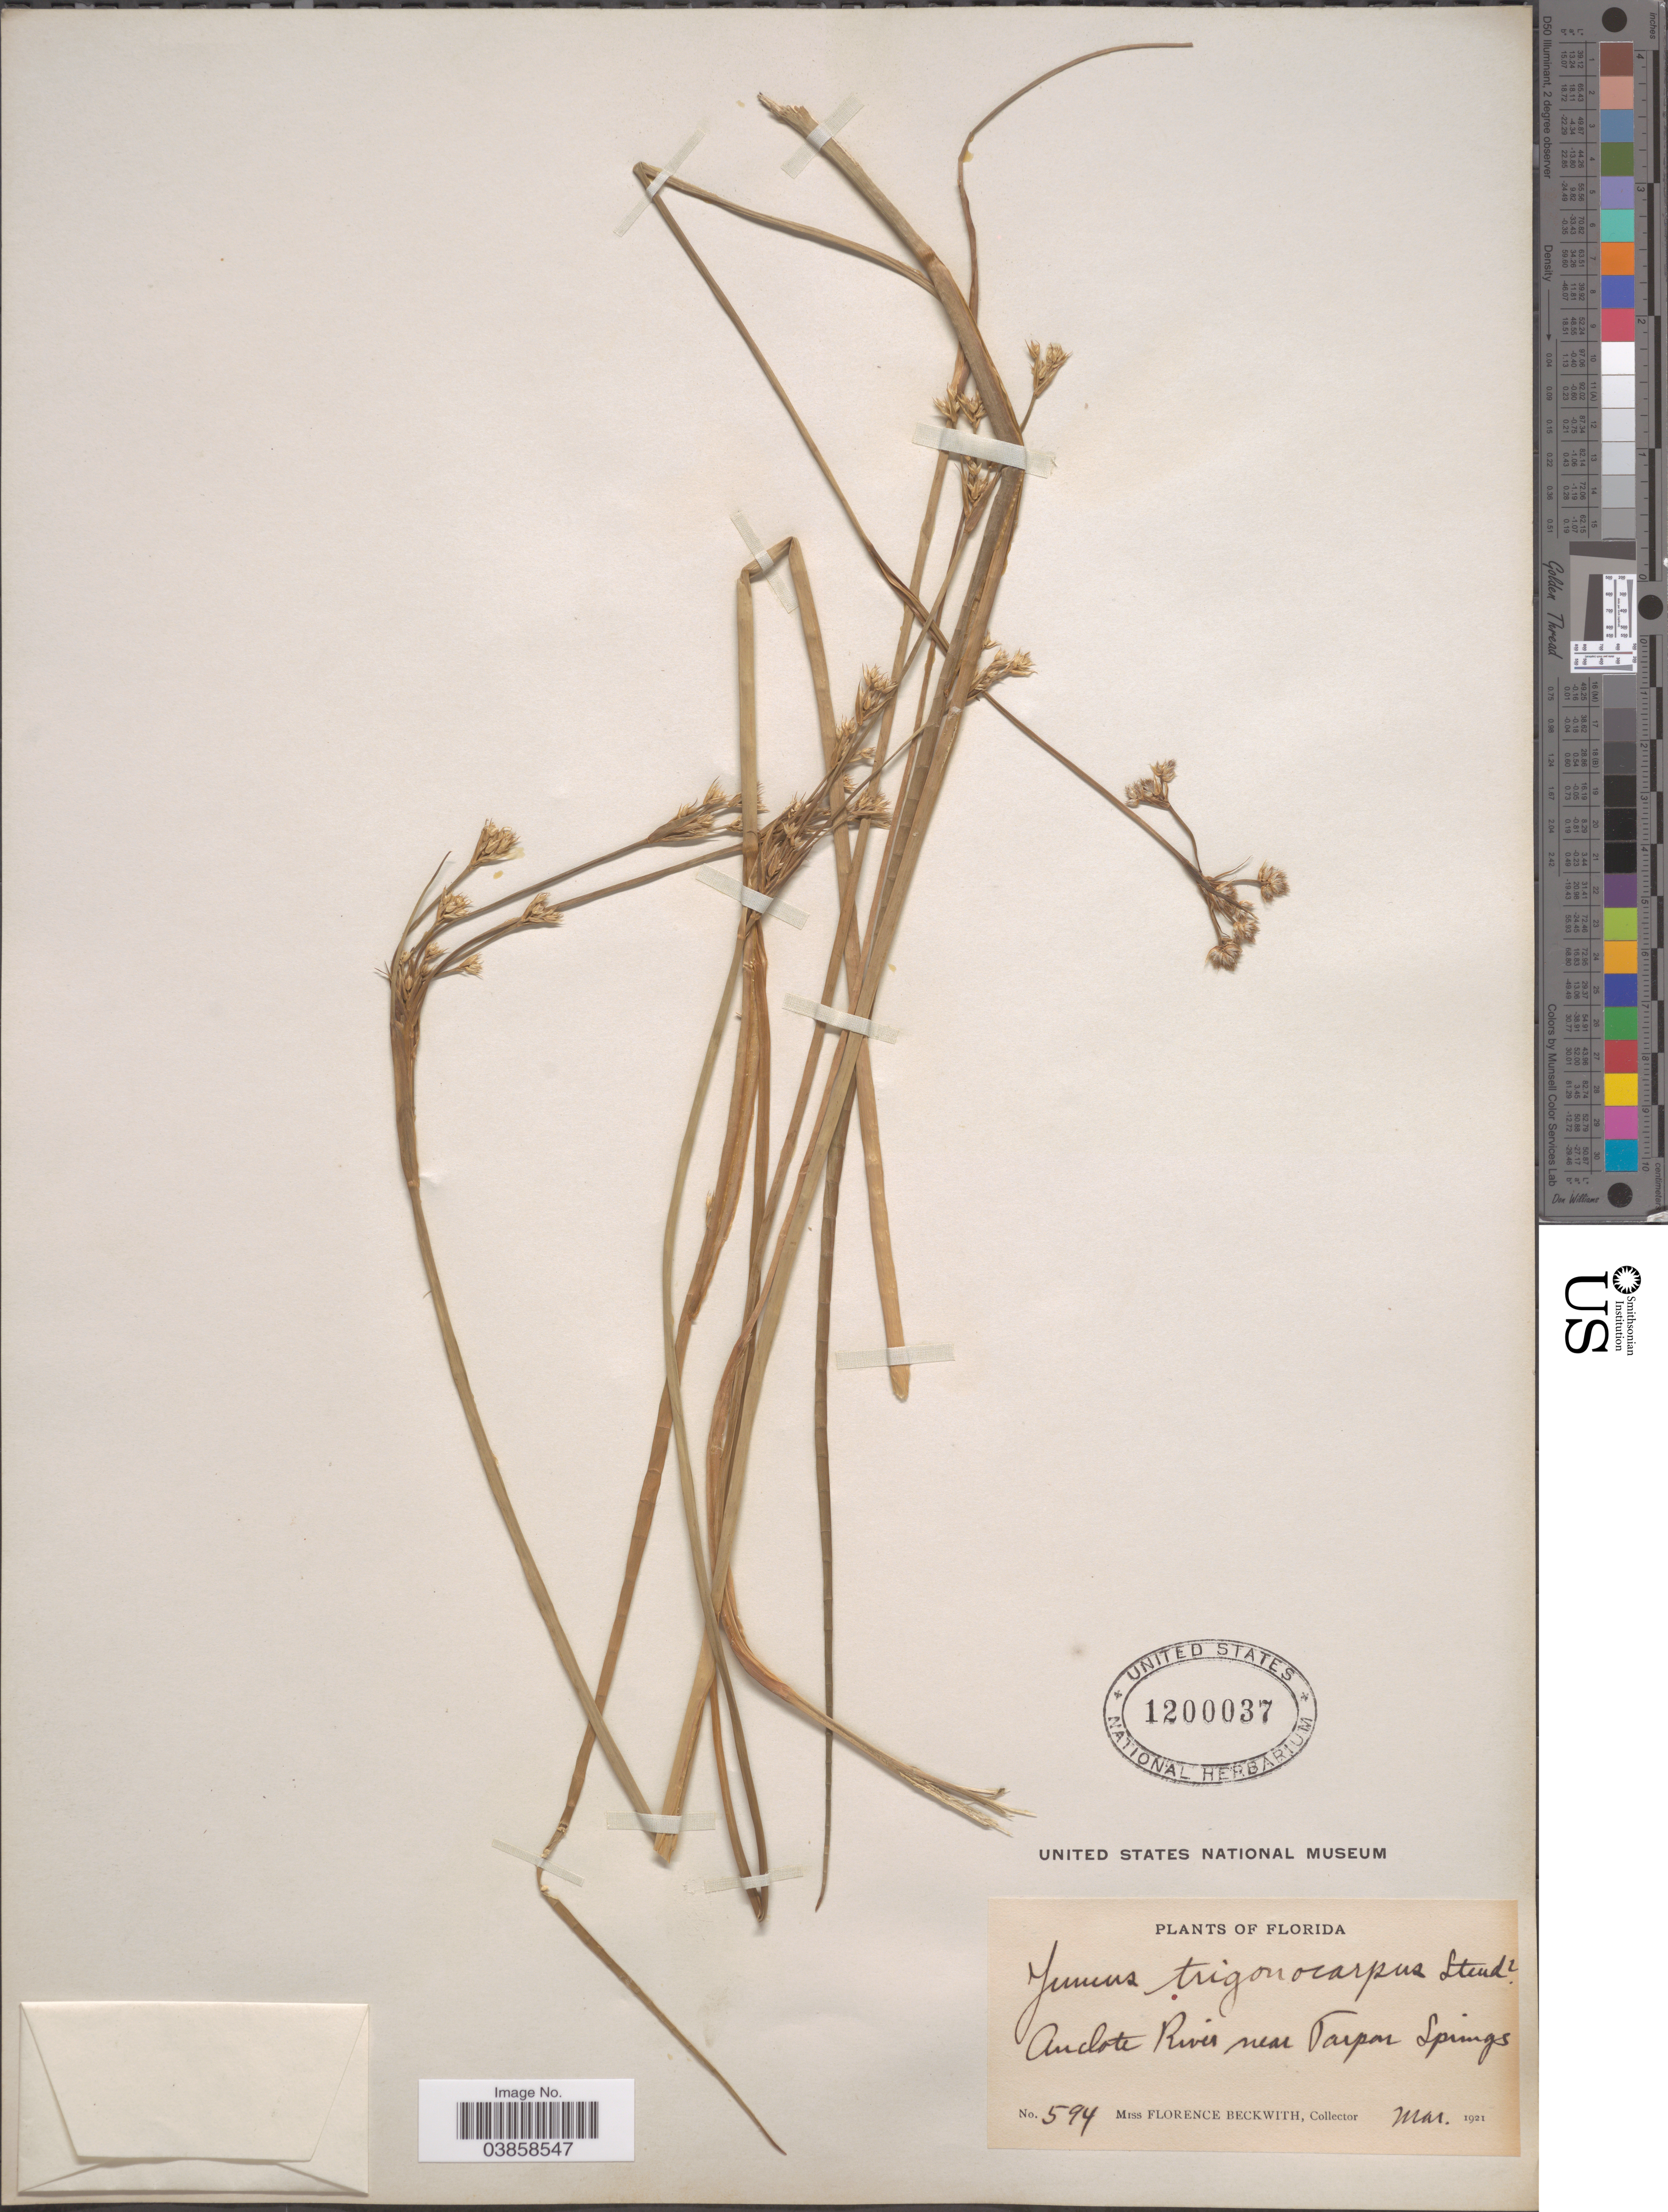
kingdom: Plantae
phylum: Tracheophyta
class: Liliopsida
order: Poales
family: Juncaceae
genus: Juncus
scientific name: Juncus trigonocarpus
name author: Steud.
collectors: F. Beckwith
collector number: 594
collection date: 1921-03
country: United States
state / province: Florida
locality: Anclote River near Tarpon Springs.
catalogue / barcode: US 1200037